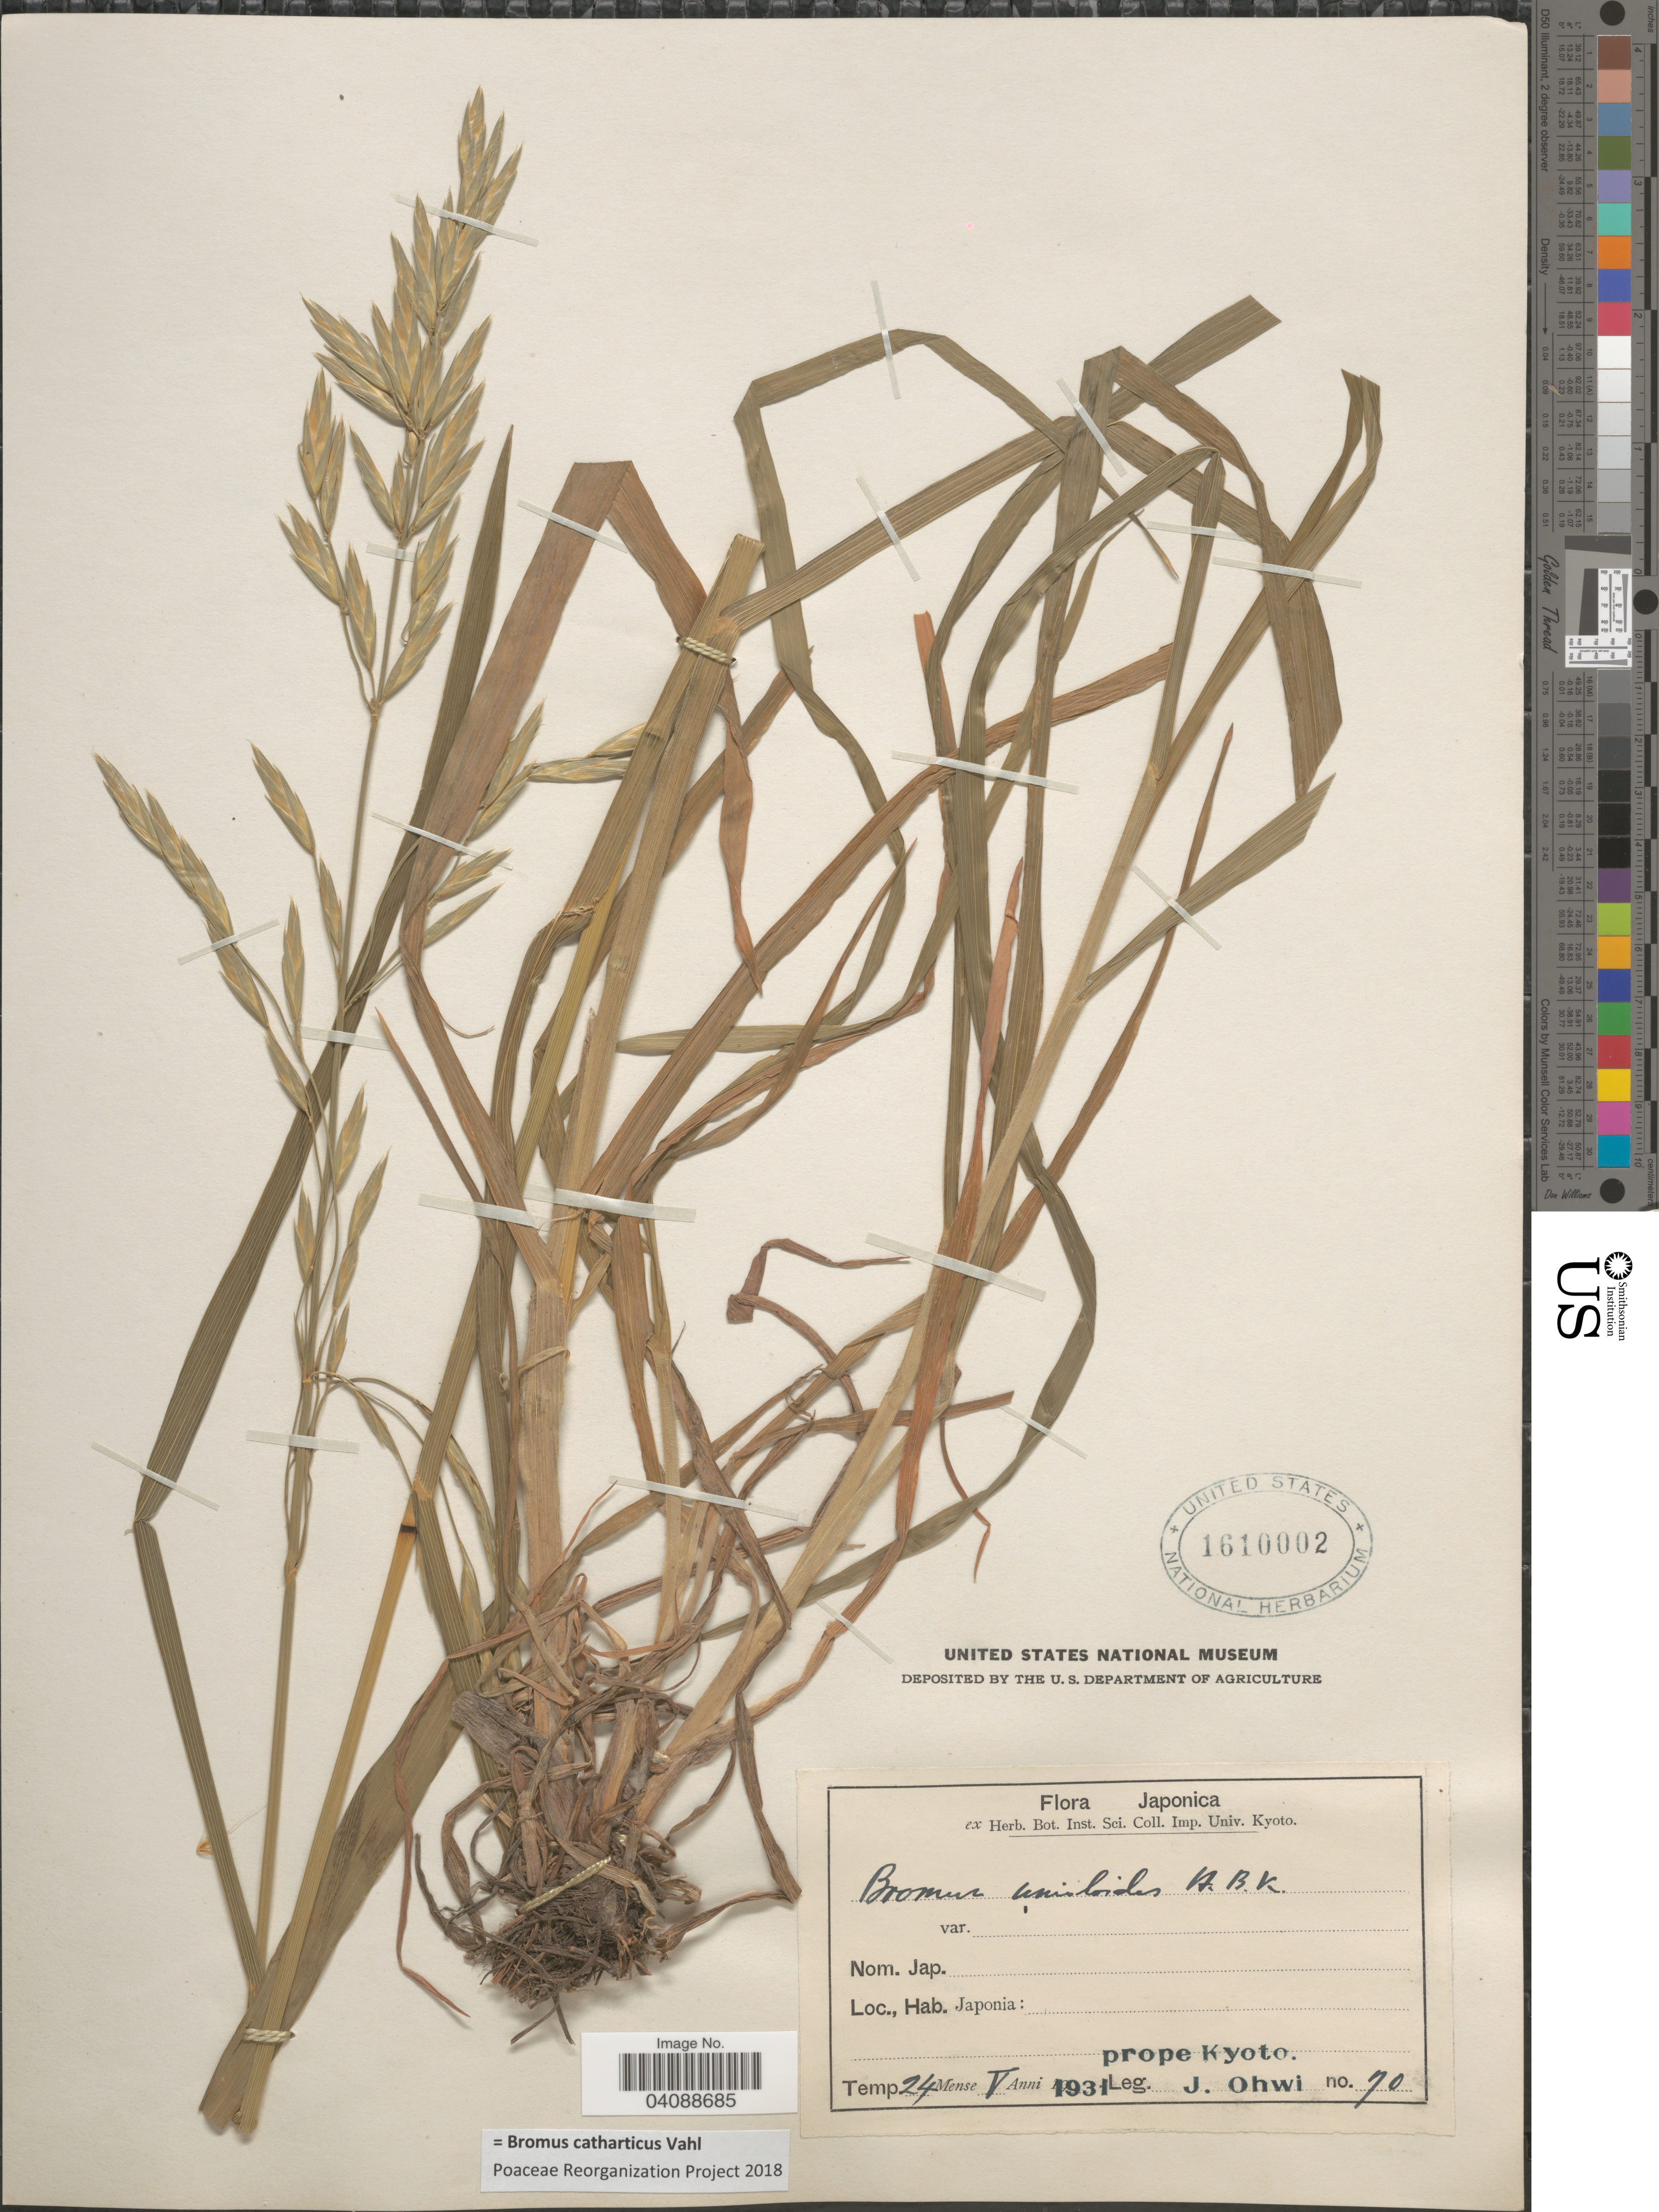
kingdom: Plantae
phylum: Tracheophyta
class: Liliopsida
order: Poales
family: Poaceae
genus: Bromus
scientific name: Bromus catharticus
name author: Vahl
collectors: J. Ohwi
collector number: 70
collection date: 1931-05-24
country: Japan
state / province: Kyoto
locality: Prope Kyoto.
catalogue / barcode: US 1610002